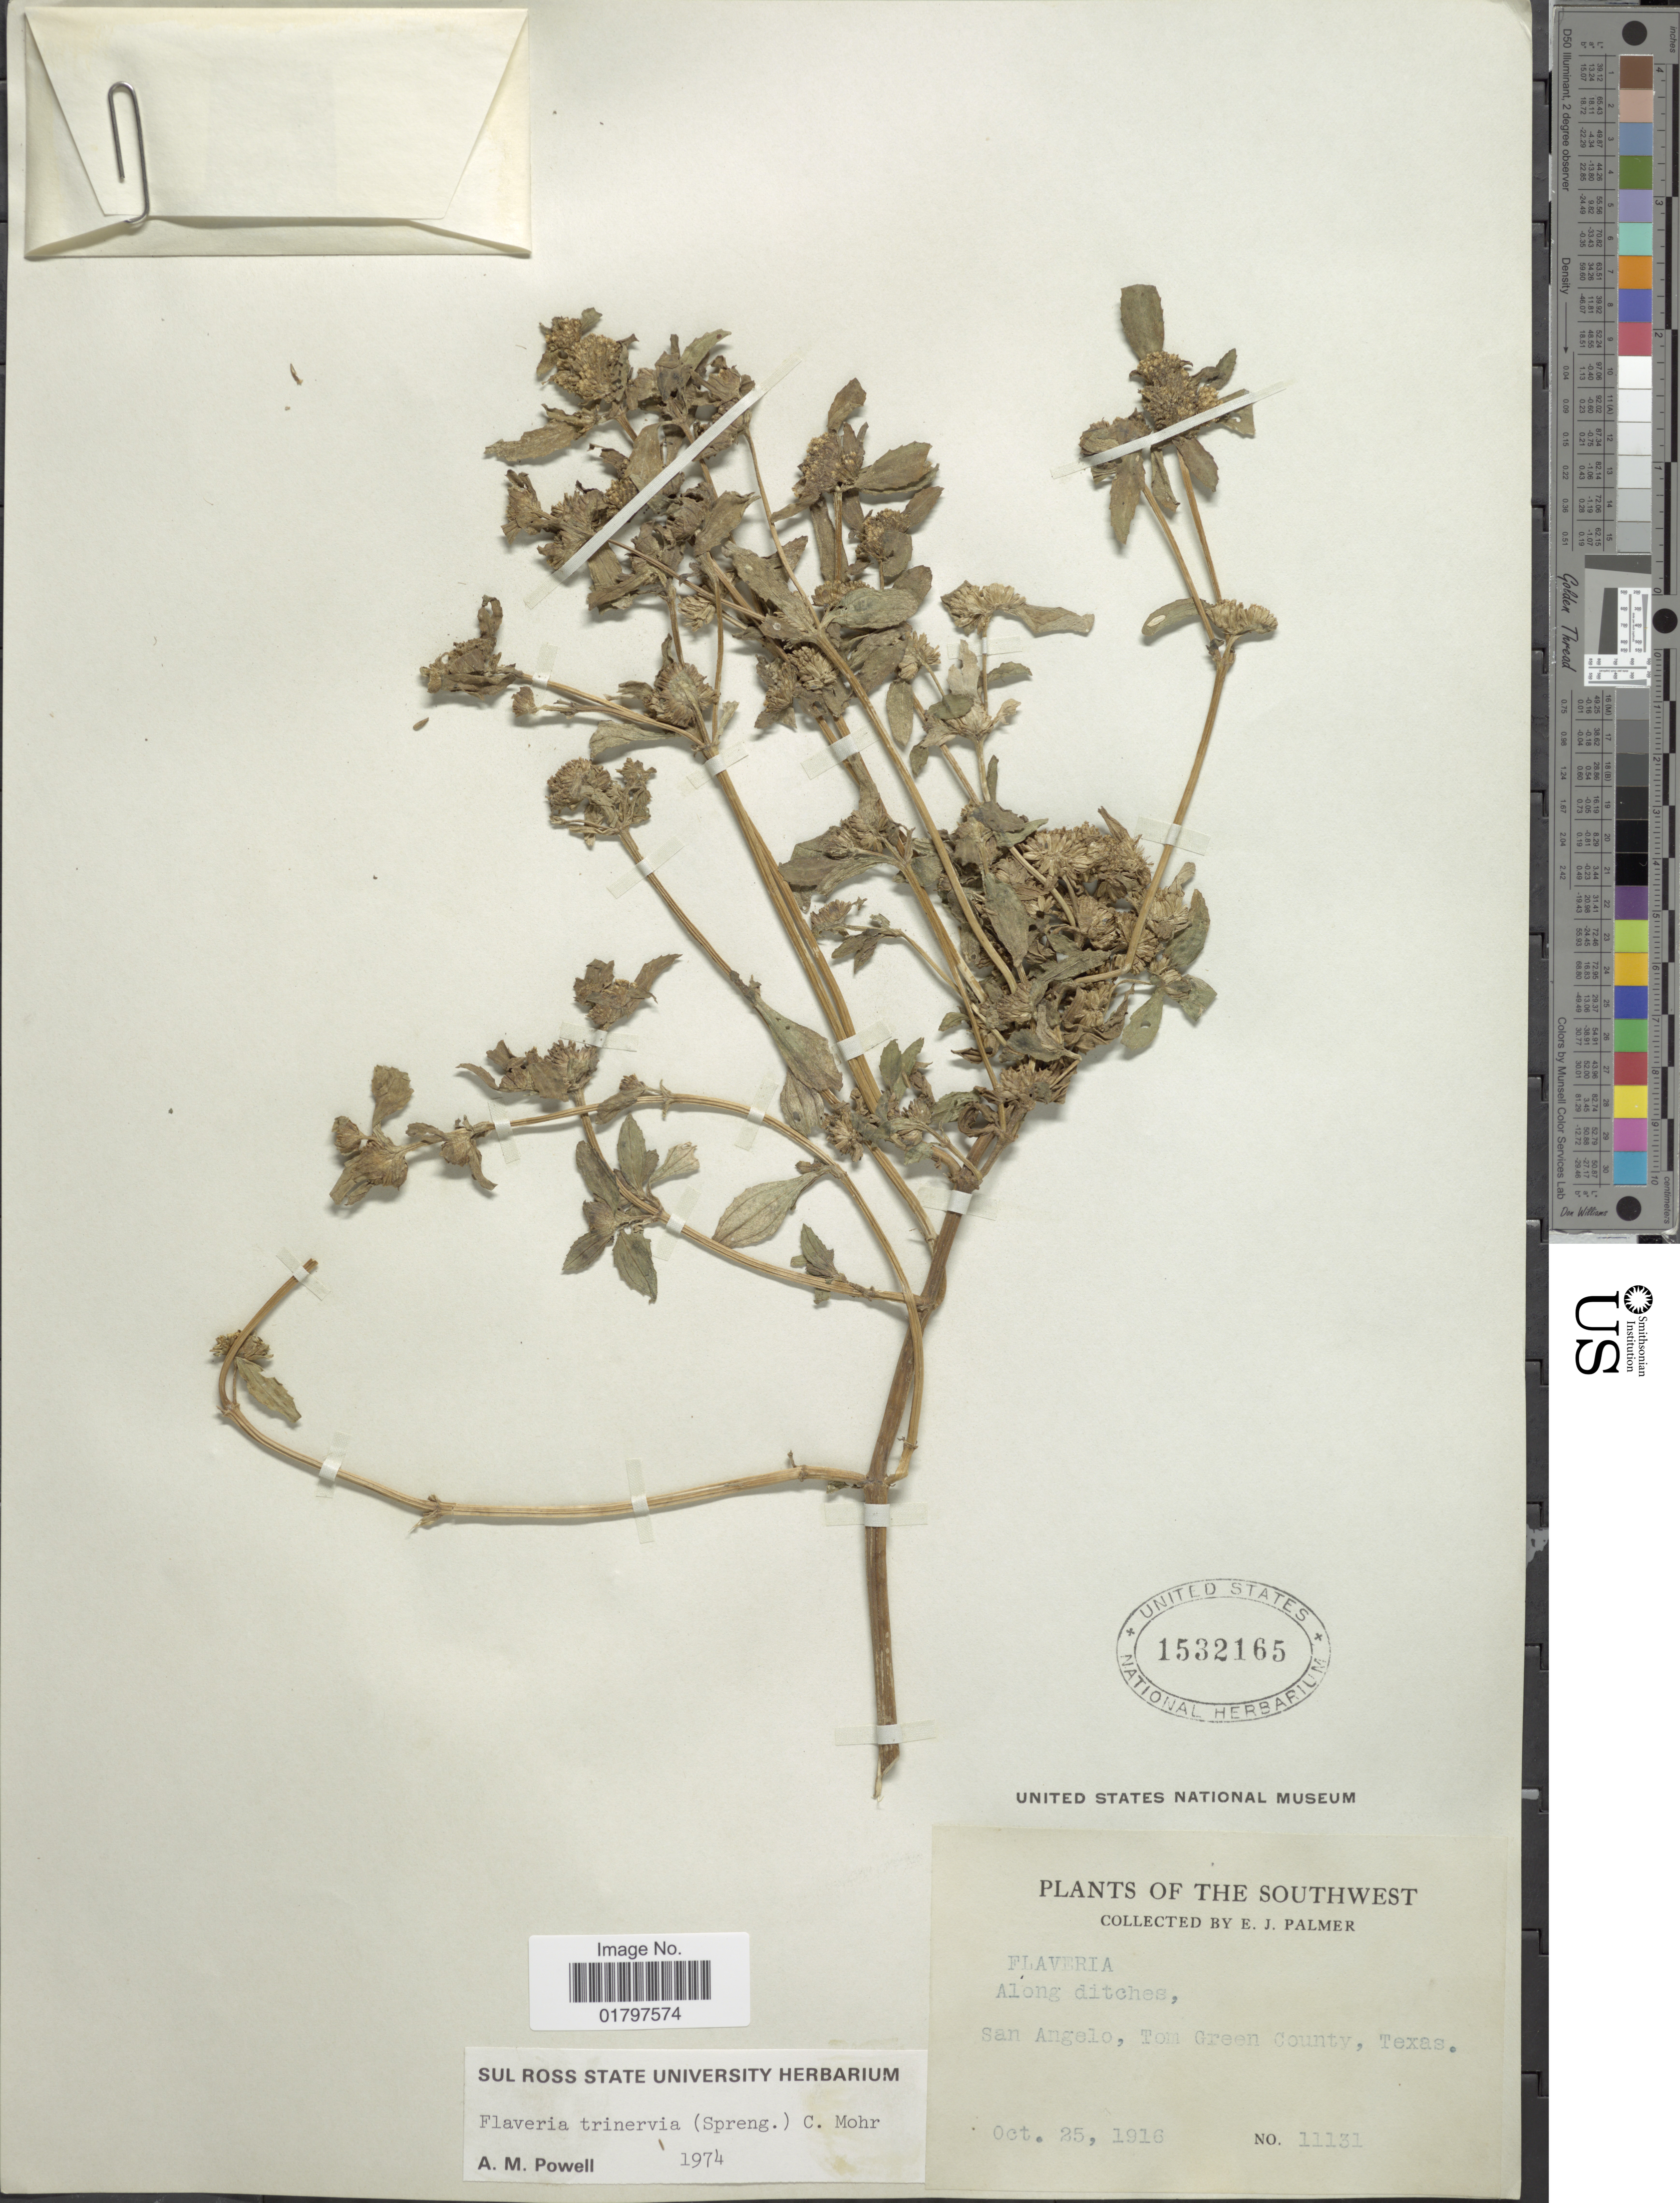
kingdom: Plantae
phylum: Tracheophyta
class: Magnoliopsida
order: Asterales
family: Asteraceae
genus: Flaveria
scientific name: Flaveria trinervia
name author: (Spreng.) C. Mohr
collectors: E. J. Palmer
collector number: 11131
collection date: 1916-10-25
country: United States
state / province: Texas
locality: Southwest. Along ditches, San Angelo, Tom Green County, Texas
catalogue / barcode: US 1532165